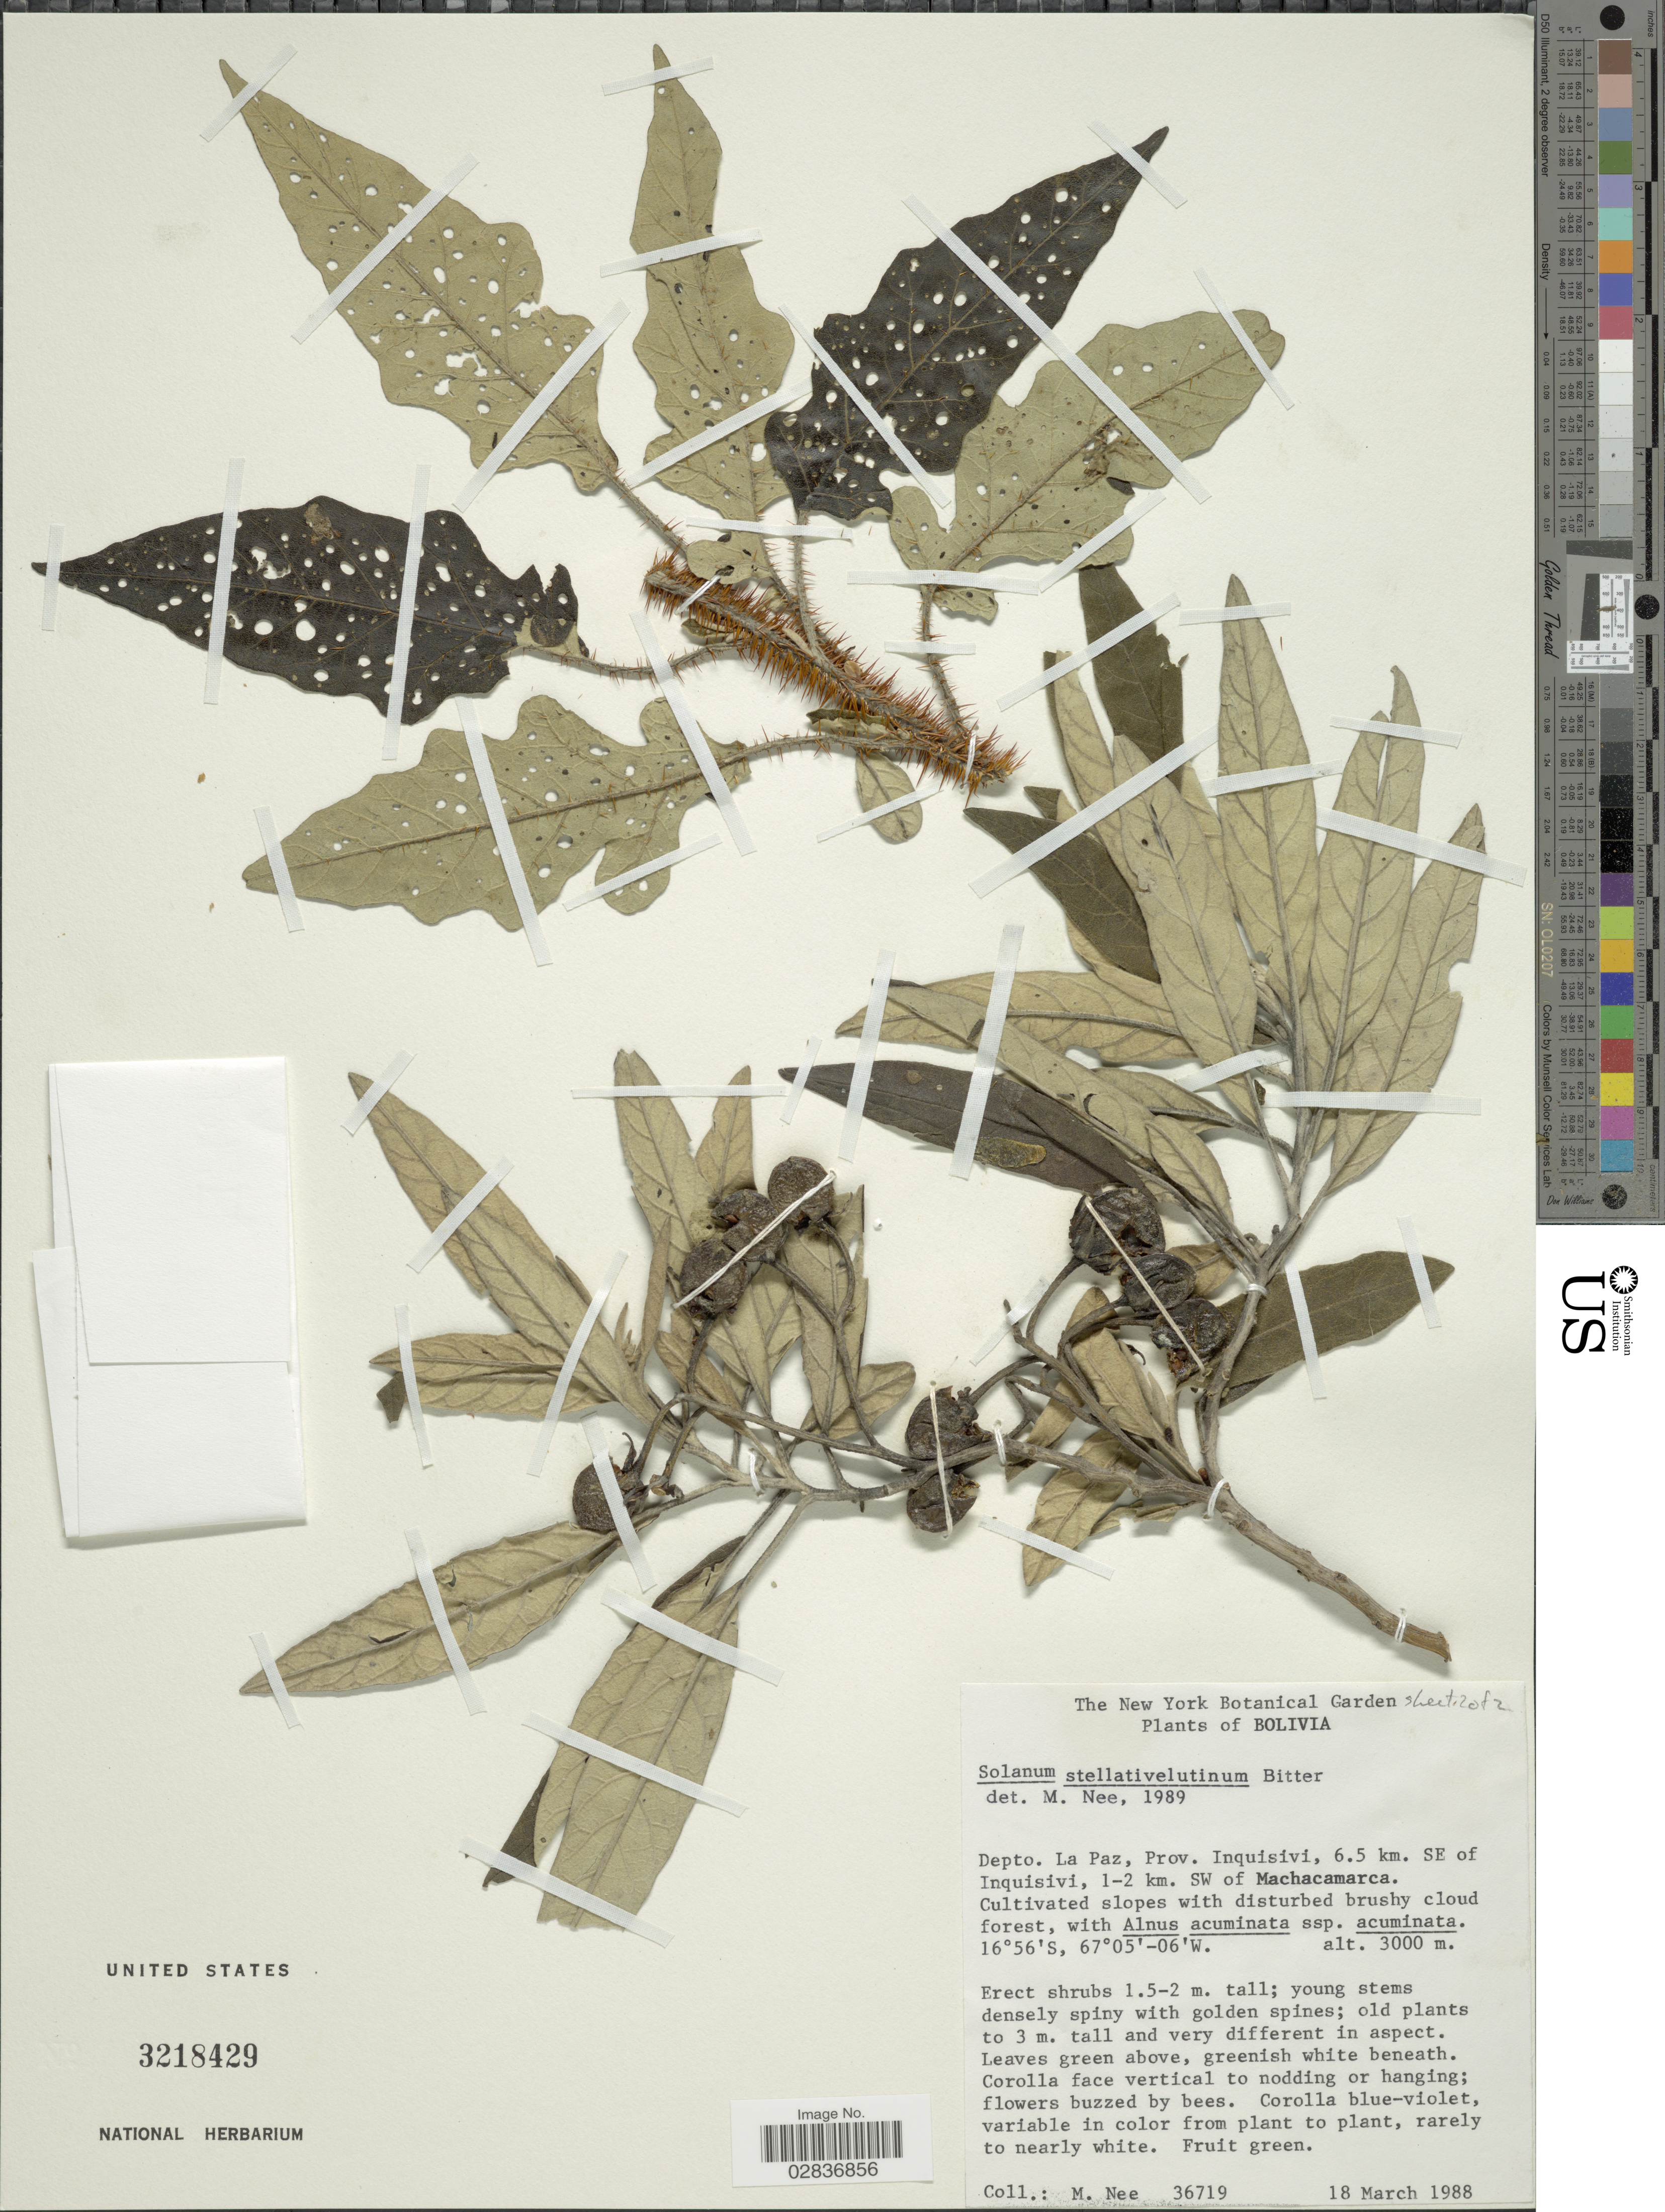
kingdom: Plantae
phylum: Tracheophyta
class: Magnoliopsida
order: Solanales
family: Solanaceae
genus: Solanum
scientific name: Solanum stellativelutinum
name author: Bitter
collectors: M. Nee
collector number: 36719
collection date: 1988-03-18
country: Bolivia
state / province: La Paz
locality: Depto. La Paz, Prov. Inquisivi, 6.5 km. SE of Inquisivi, 1-2 km. SW of Machacamarca.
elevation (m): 3000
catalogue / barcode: US 3218429